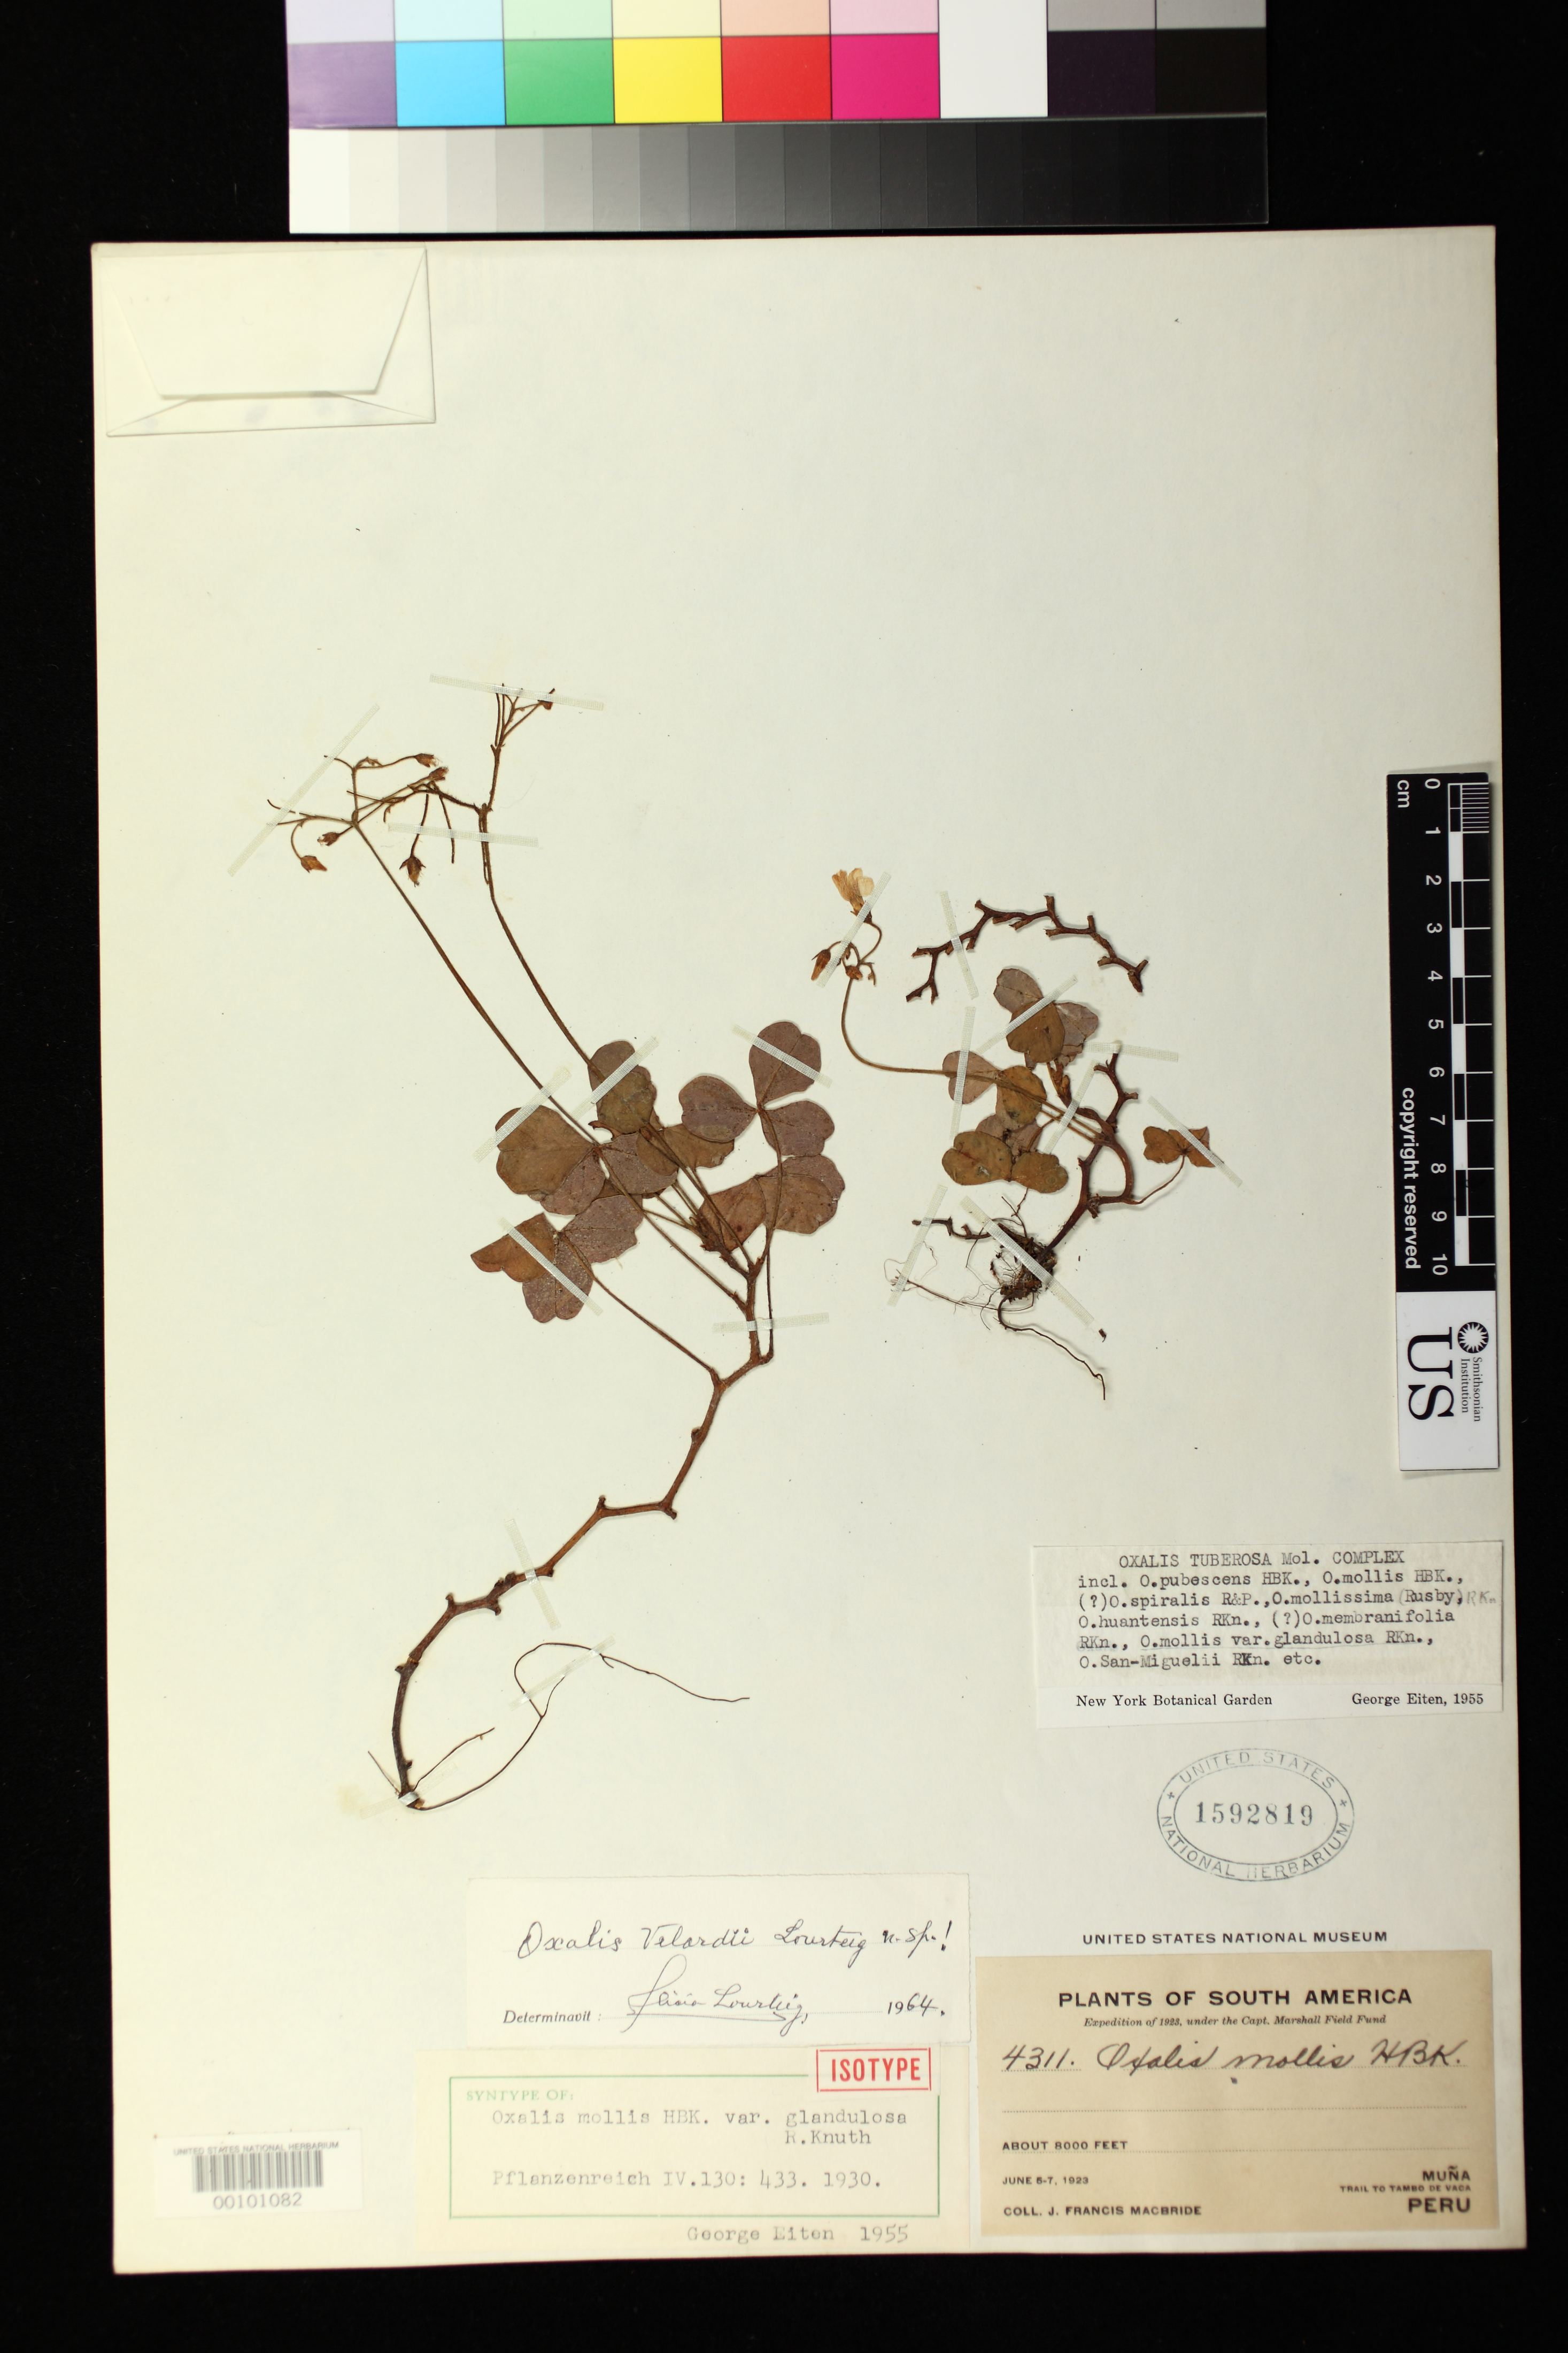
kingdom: Plantae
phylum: Tracheophyta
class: Magnoliopsida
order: Oxalidales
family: Oxalidaceae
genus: Oxalis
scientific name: Oxalis mollis var. glandulosa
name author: R. Knuth in Engl.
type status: Isotype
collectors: J. F. Macbride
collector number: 4311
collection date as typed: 05 Jun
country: Peru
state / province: Huánuco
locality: Muña, trail to Tambo de Vaca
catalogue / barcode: US 1592819